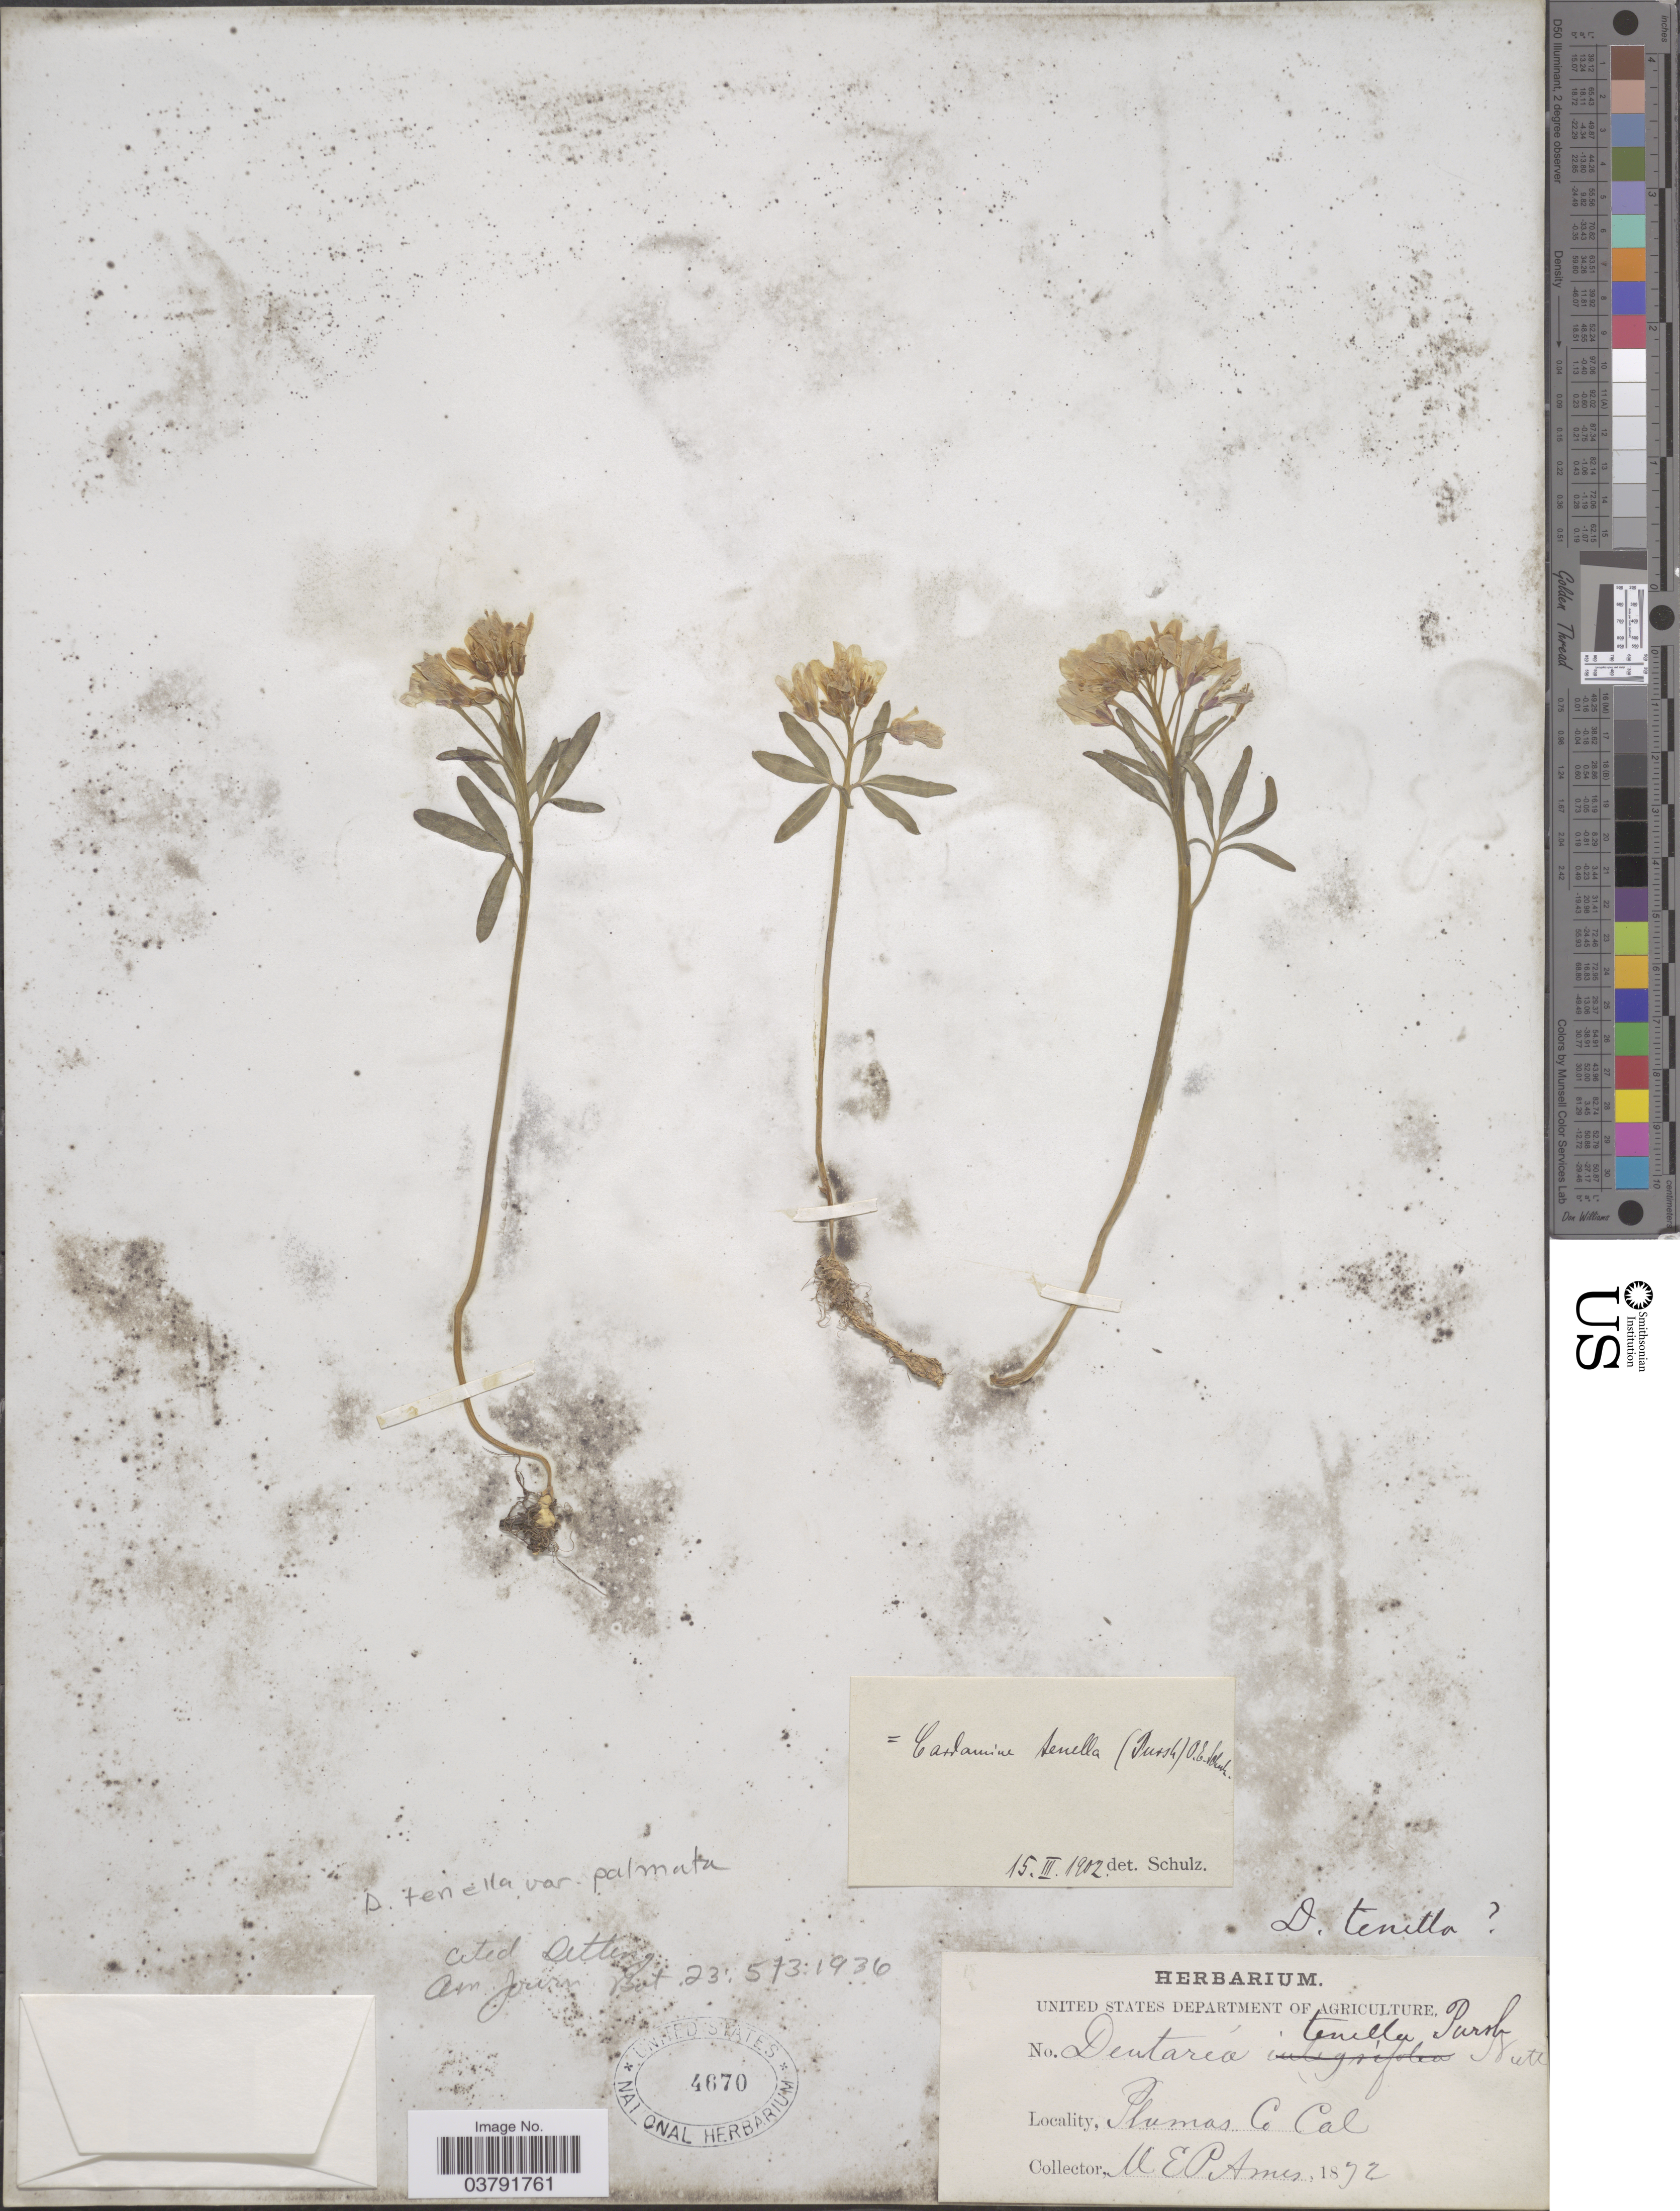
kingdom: Plantae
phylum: Tracheophyta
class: Magnoliopsida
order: Brassicales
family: Brassicaceae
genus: Dentaria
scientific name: Dentaria tenella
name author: Pursh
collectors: M. E. P. Ames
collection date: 1872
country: United States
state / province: California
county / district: Plumas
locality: Plumas Co.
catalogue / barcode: US 4670